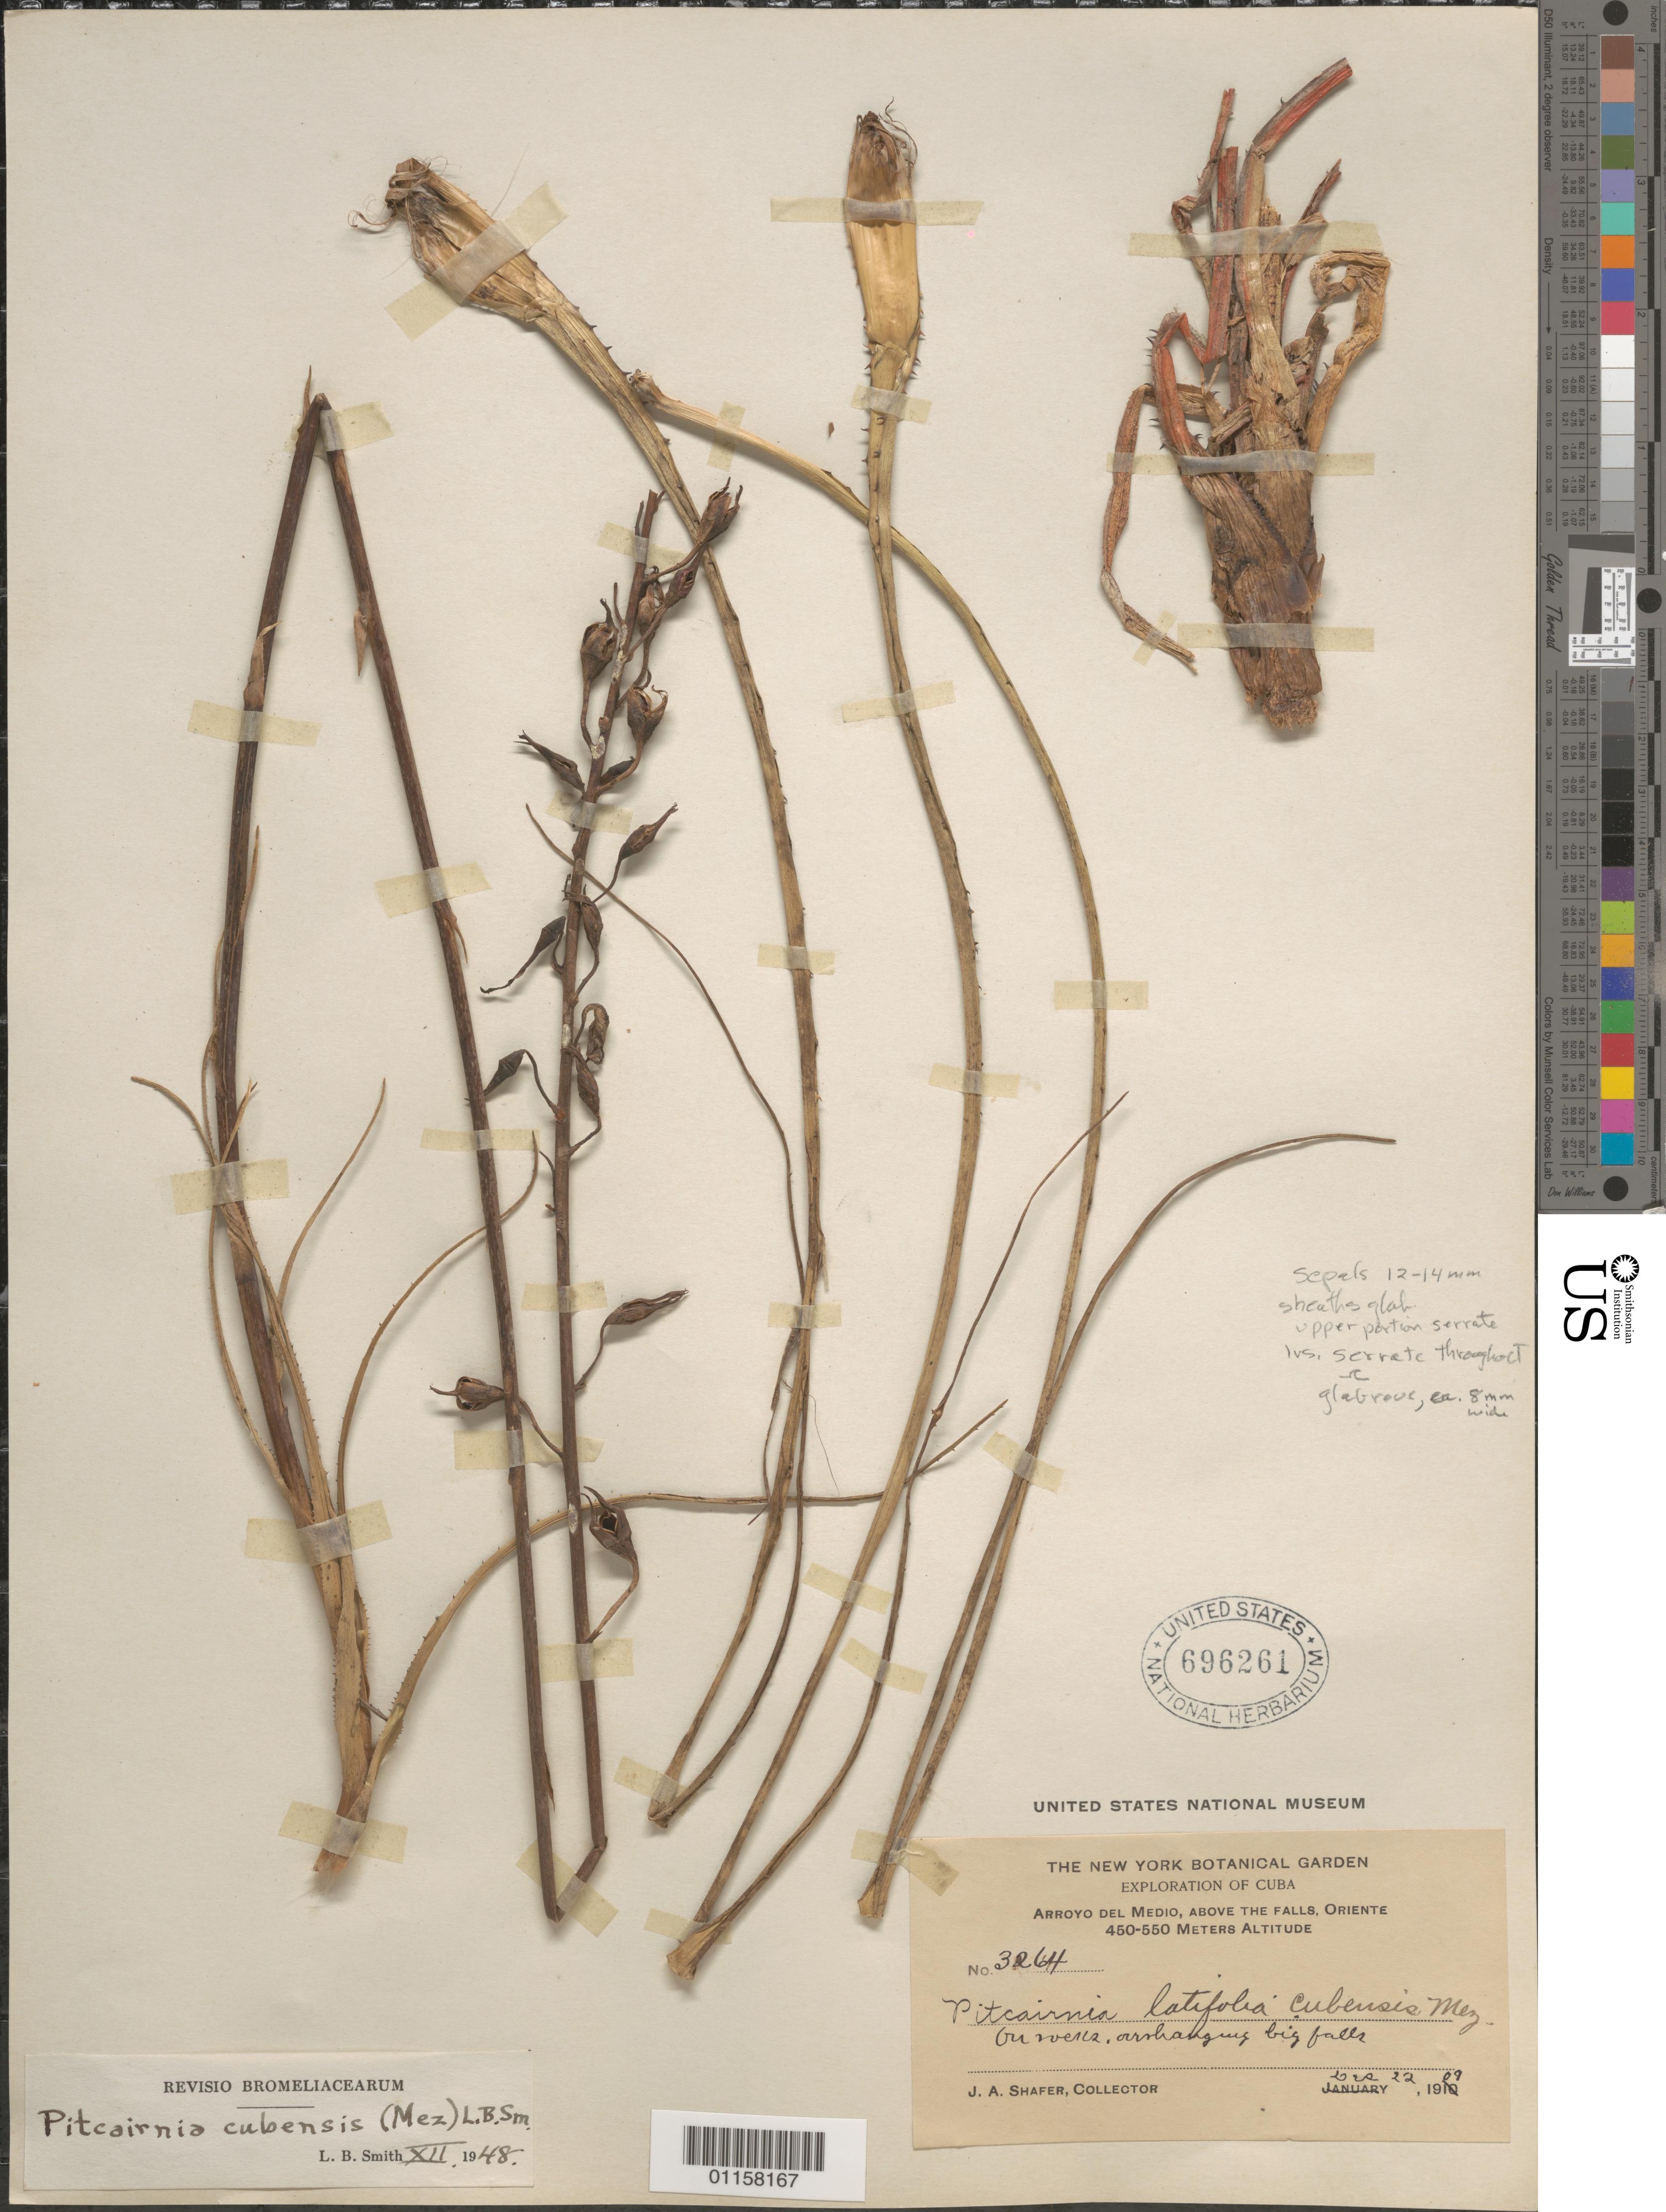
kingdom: Plantae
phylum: Tracheophyta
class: Liliopsida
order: Poales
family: Bromeliaceae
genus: Pitcairnia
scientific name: Pitcairnia cubensis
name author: (Mez) L.B. Sm.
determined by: Smith, Lyman B., (US), NMNH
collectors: J. A. Shafer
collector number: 3264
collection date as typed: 22 Dec 1909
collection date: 1909-12-22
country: Cuba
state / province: Oriente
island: Cuba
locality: Arroyo del Medio, above the Falls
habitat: On rocks, overhanging big falls.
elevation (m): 450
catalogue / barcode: US 696261